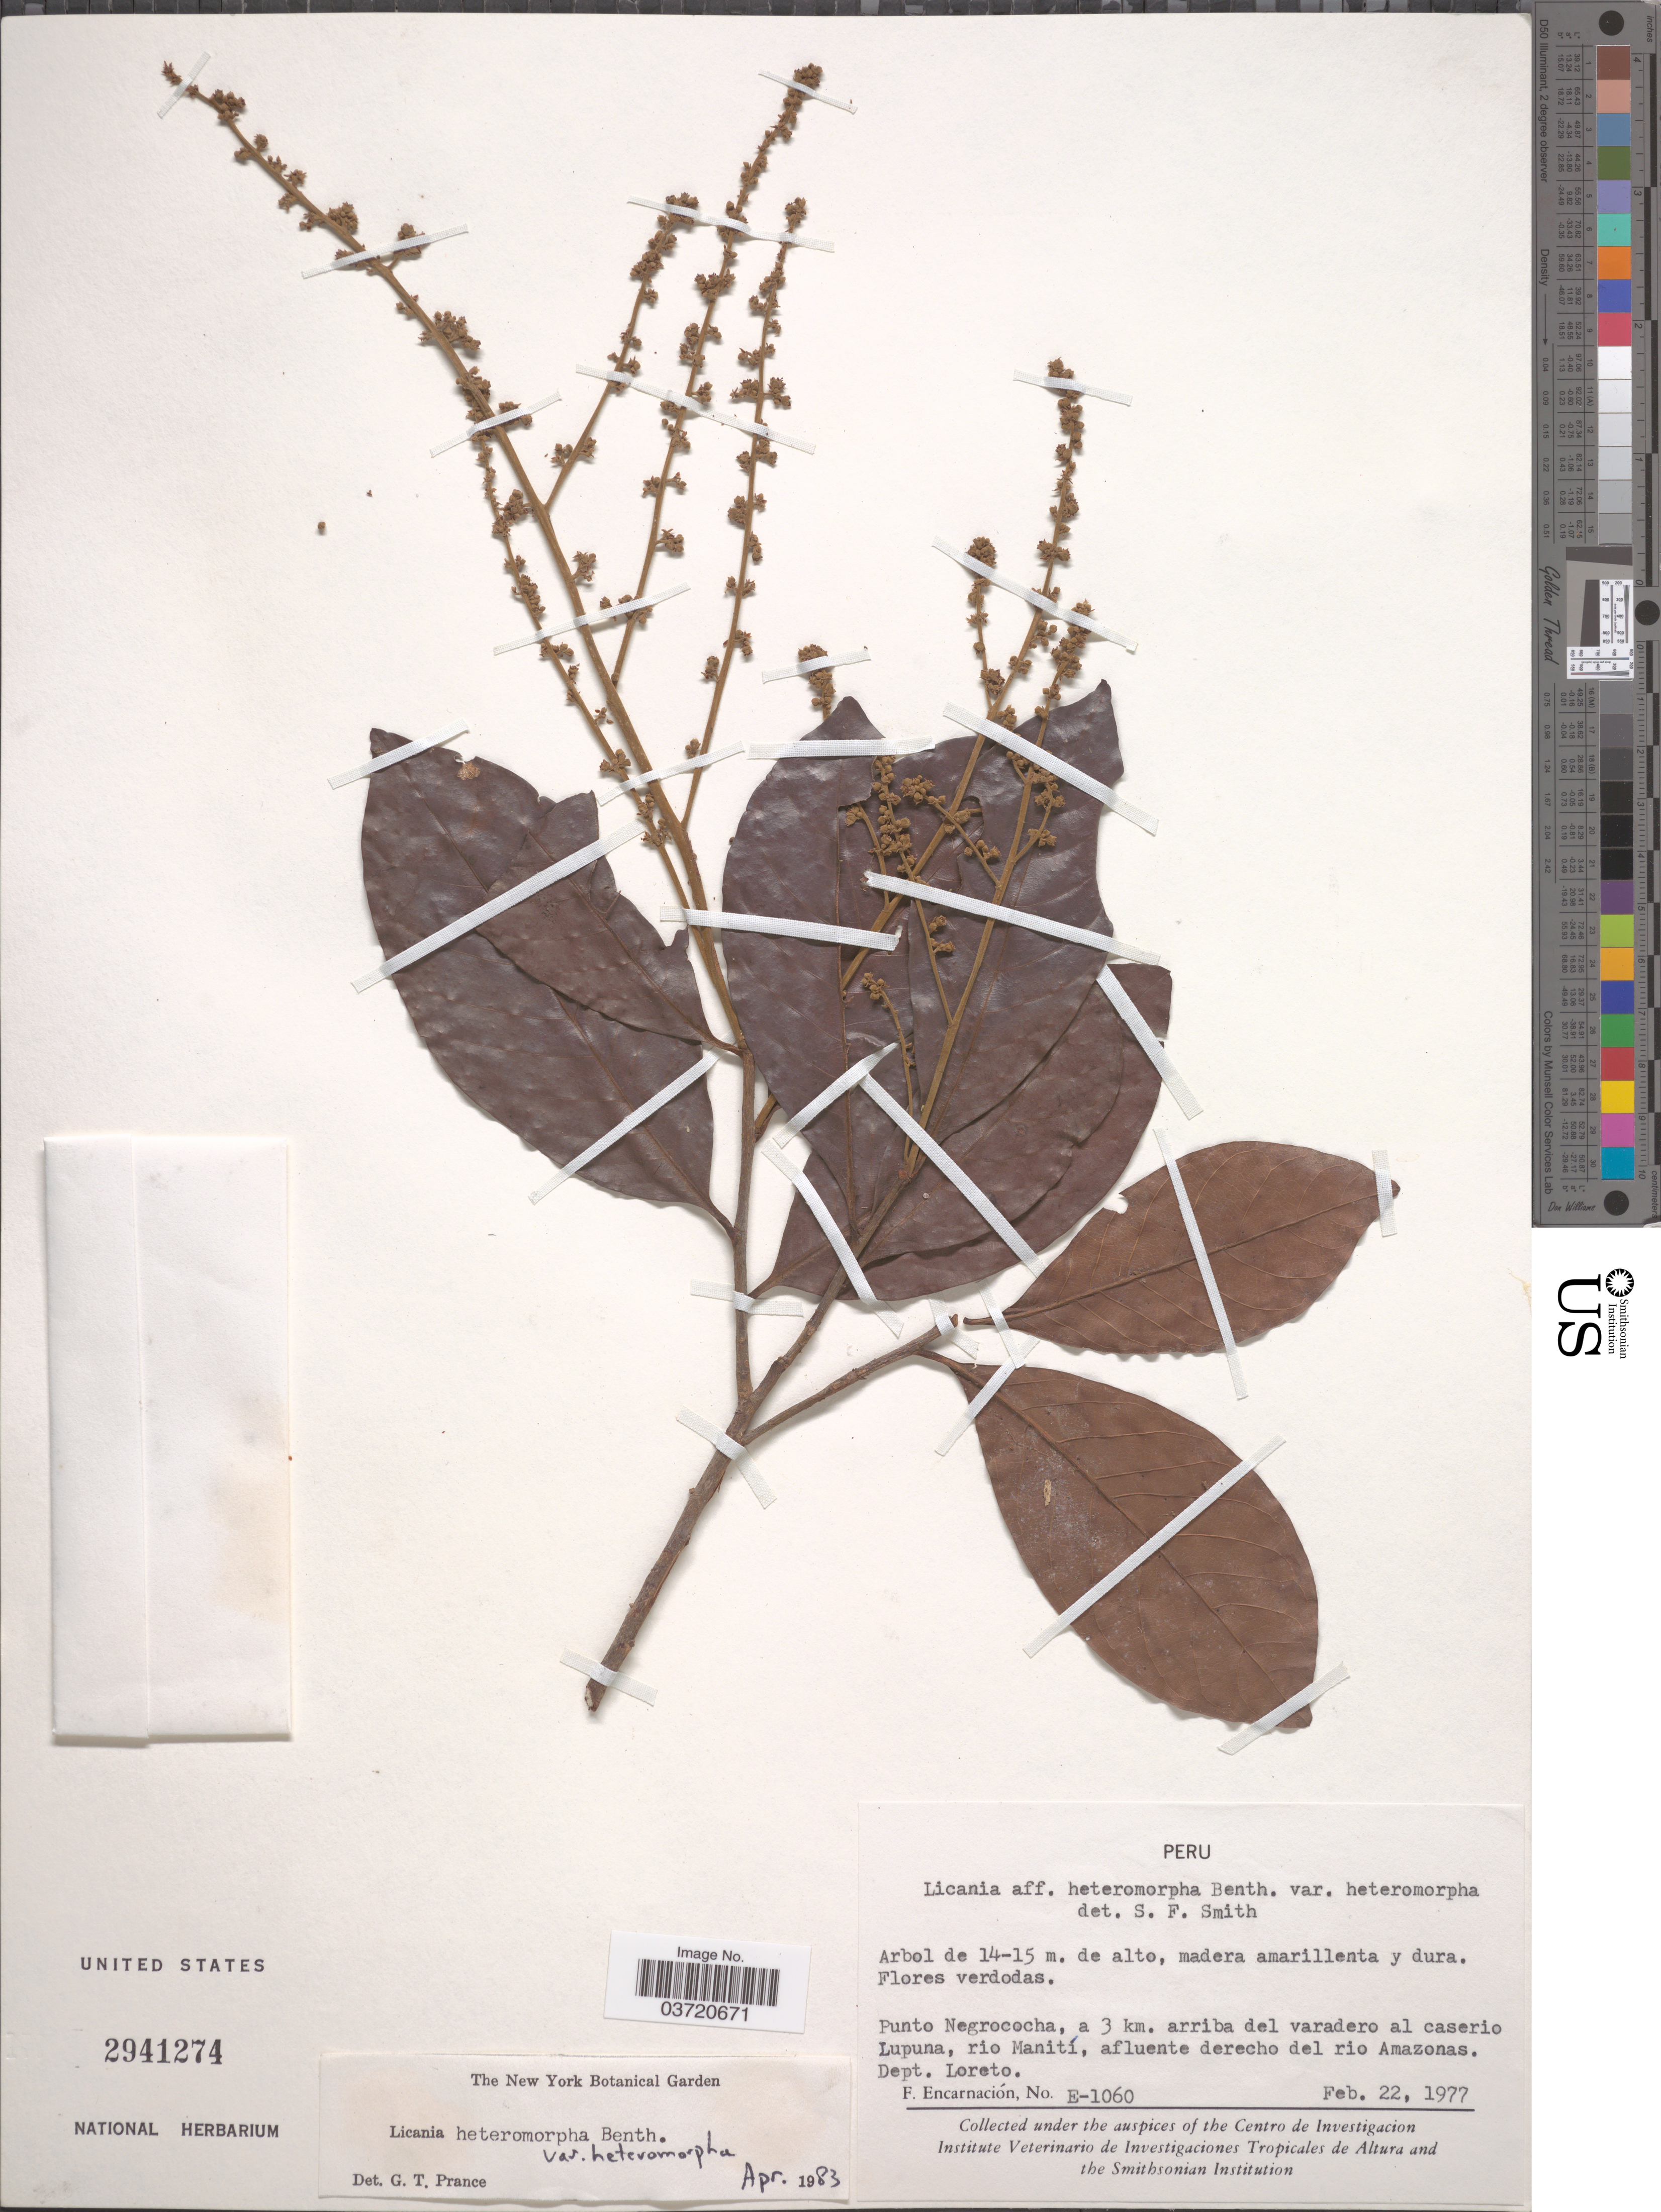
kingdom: Plantae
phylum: Tracheophyta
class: Magnoliopsida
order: Malpighiales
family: Chrysobalanaceae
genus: Hymenopus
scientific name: Hymenopus heteromorphus var. heteromorphus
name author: (Benth.) Sothers & Prance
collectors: F. Encarnación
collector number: E-1060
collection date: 1977-02-22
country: Peru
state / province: Loreto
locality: Punto Negrococha, a 3 km. arriba del varadero al caserio Lupuna, rio Manití, afluente derecho del rio Amazonas. Dept. Loreto.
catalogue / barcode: US 2941274